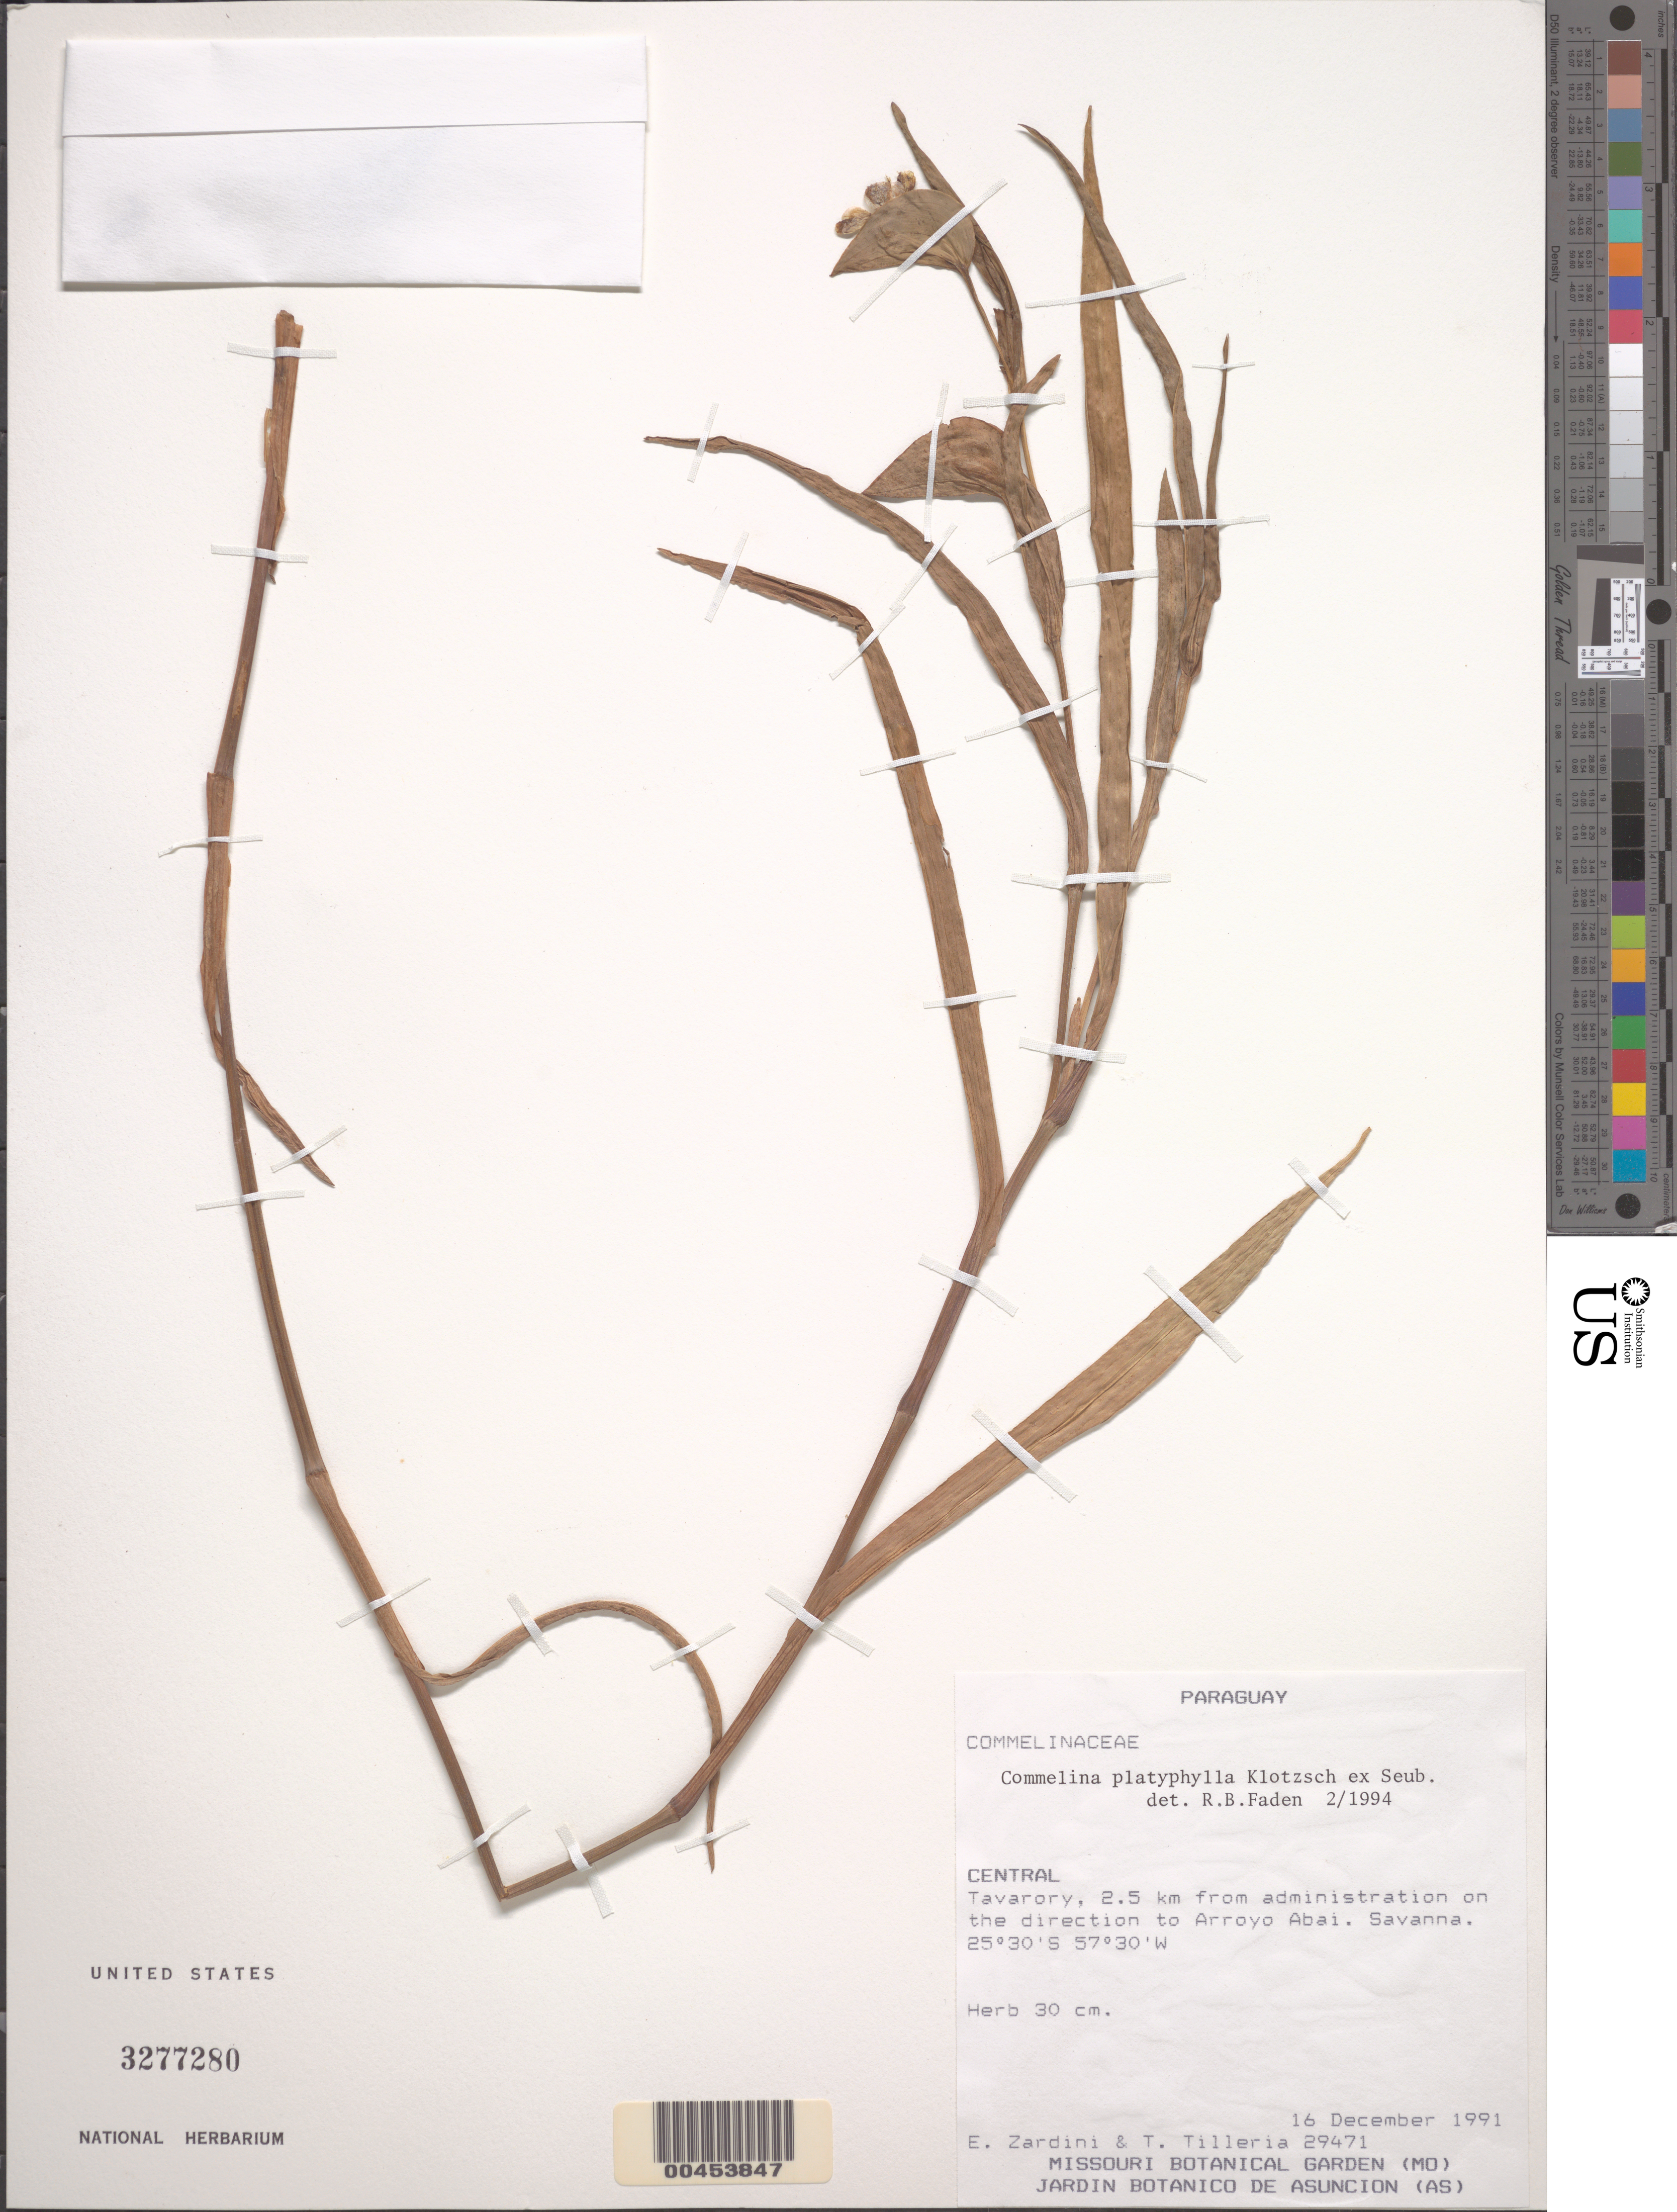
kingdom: Plantae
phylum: Tracheophyta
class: Liliopsida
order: Commelinales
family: Commelinaceae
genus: Commelina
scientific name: Commelina platyphylla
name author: Klotzsch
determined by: Faden, Robert B., (US), Smithsonian Institution - National Museum of Natural History (UNITED STATES)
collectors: E. M. Zardini & T. Tilleria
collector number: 29471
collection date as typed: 16 Dec 1991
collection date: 1991-12-16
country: Paraguay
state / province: Central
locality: Tavarory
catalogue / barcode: US 3277280